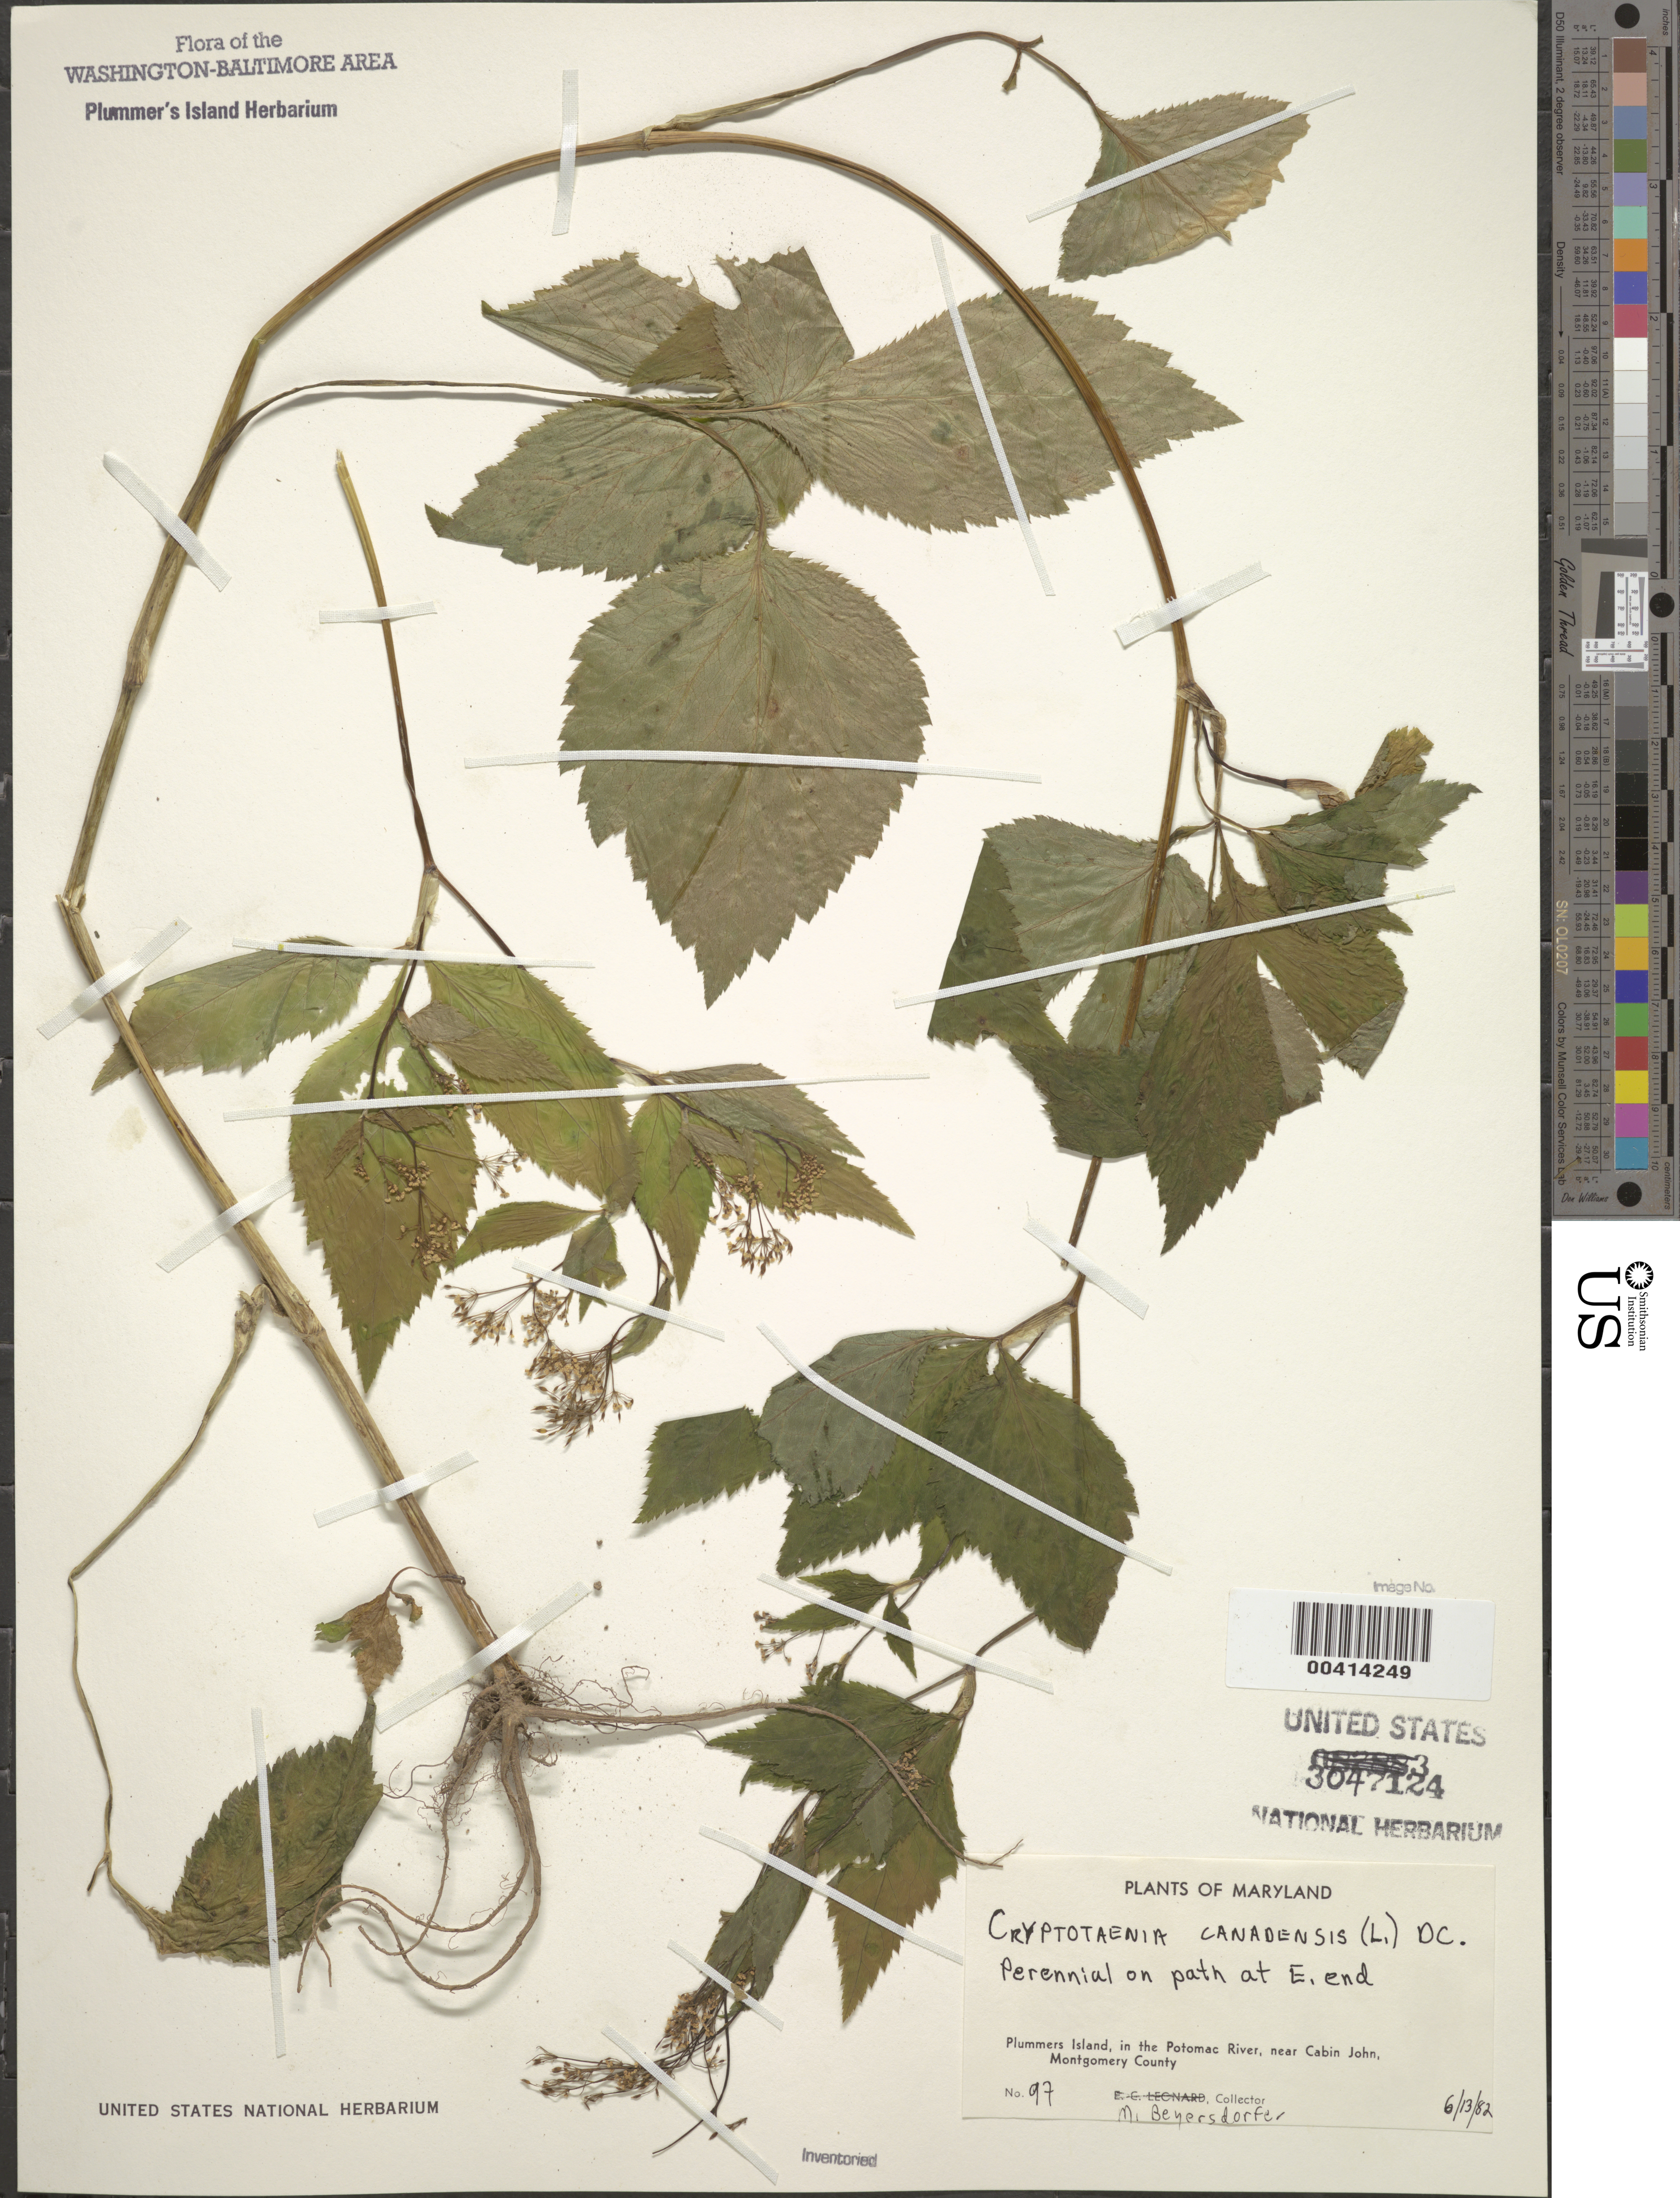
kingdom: Plantae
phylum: Tracheophyta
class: Magnoliopsida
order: Apiales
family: Apiaceae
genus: Cryptotaenia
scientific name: Cryptotaenia canadensis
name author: (L.) DC.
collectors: M. Beyersdorfer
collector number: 97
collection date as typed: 13 Jun 1982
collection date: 1982-06-13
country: United States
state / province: Maryland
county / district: Montgomery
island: Plummers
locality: Plummer's Island; path at E. end C. & O. Canal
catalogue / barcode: US 3047124